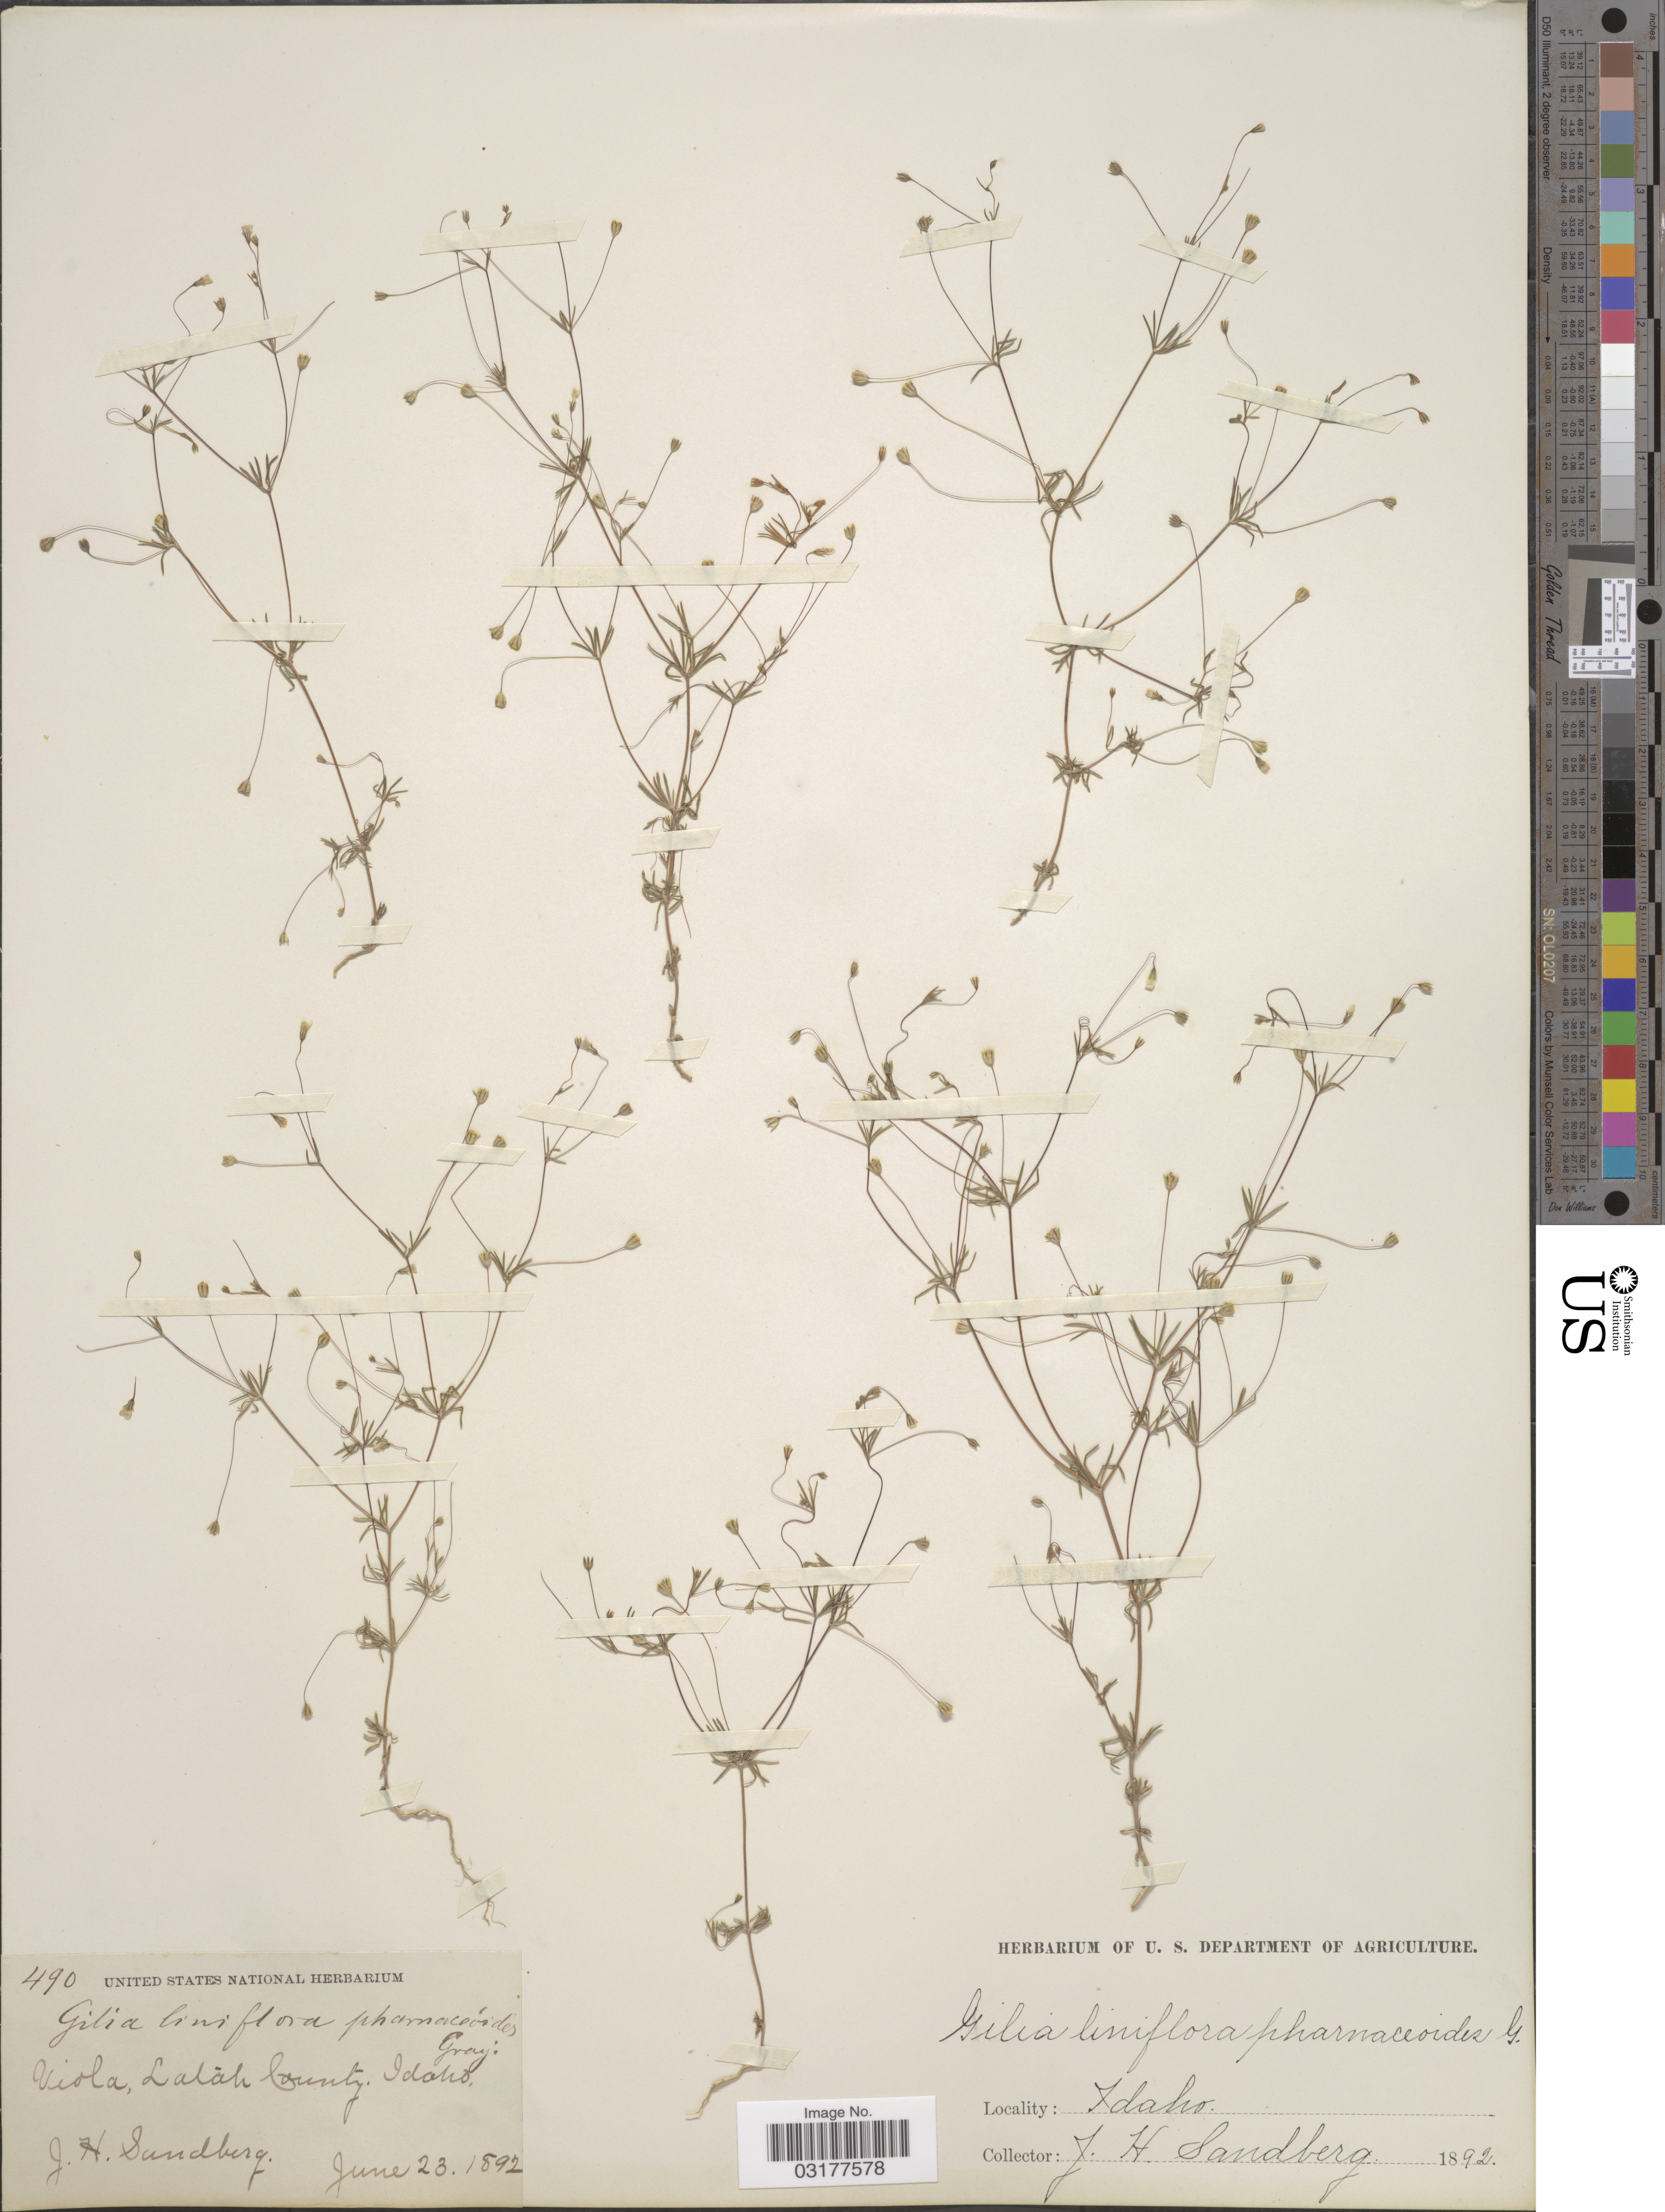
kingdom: Plantae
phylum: Tracheophyta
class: Magnoliopsida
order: Ericales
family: Polemoniaceae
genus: Leptosiphon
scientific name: Leptosiphon filipes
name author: (Benth.) J.M. Porter & L.A. Johnson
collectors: J. H. Sandberg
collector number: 490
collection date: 1892-06-23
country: United States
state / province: Idaho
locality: Viola, Latah County, Idaho.